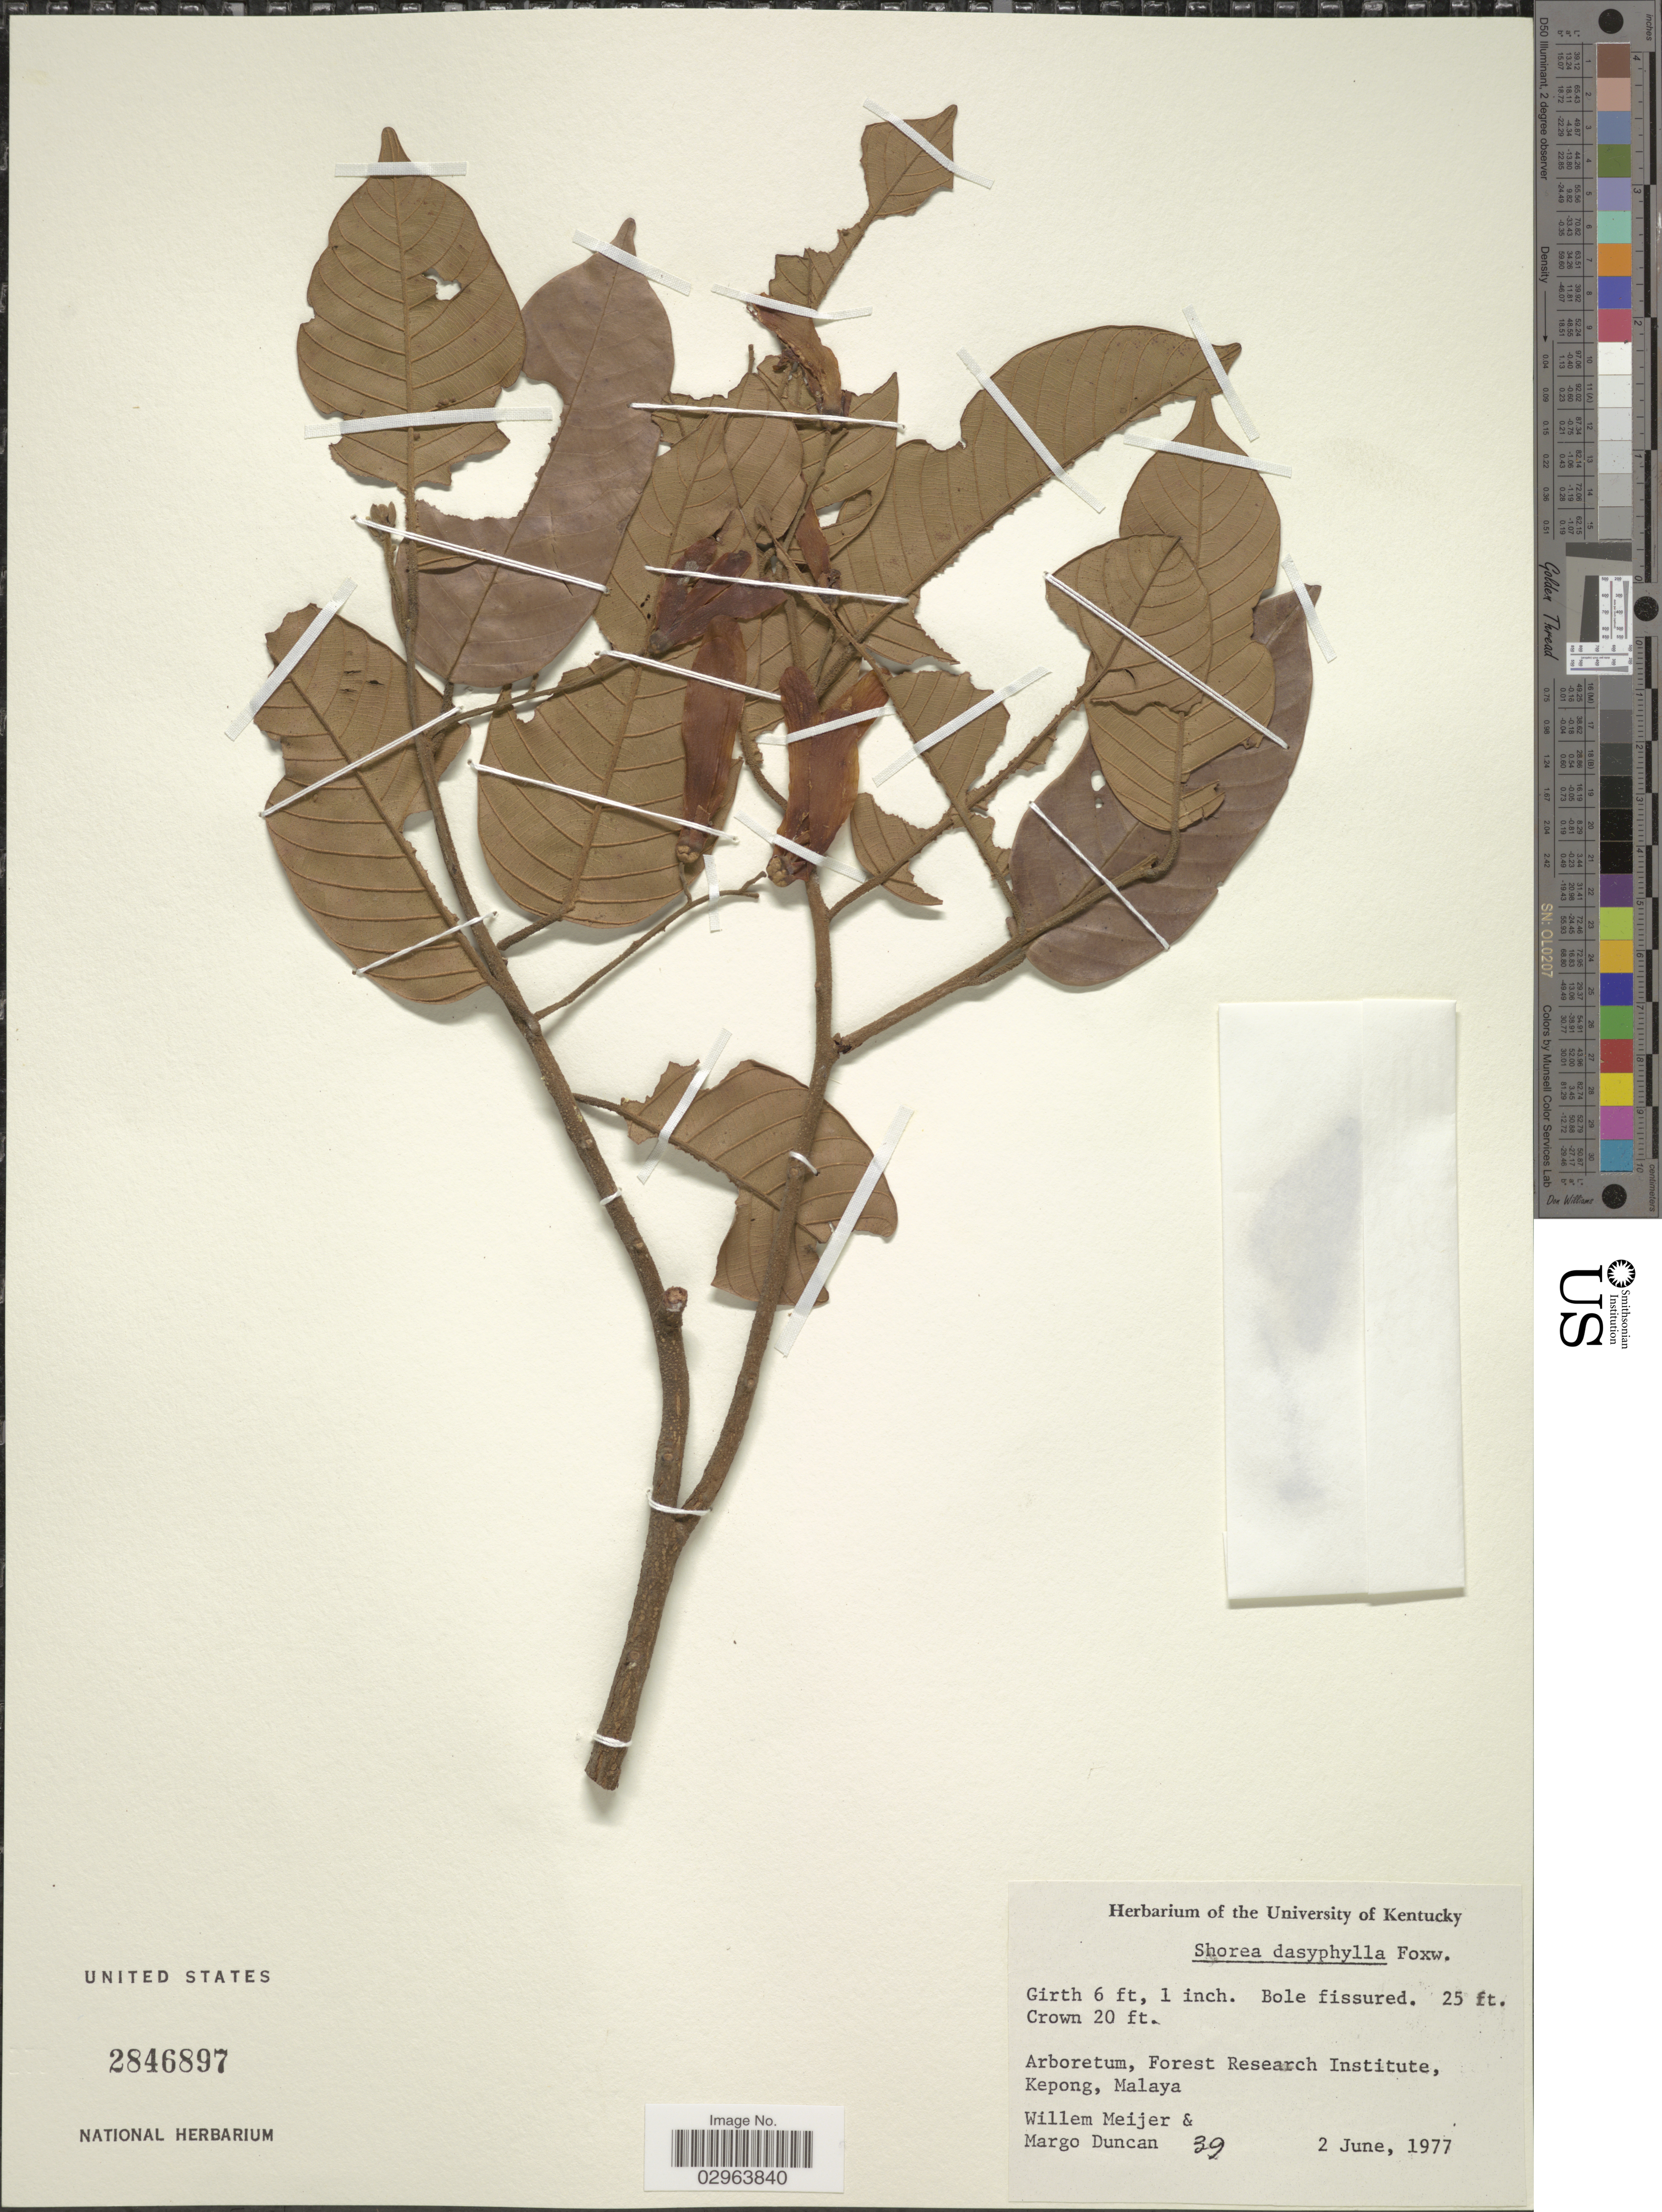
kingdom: Plantae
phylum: Tracheophyta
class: Magnoliopsida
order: Malvales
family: Dipterocarpaceae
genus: Rubroshorea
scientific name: Rubroshorea dasyphylla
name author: (Foxw.) P.S. Ashton & J. Heck.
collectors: W. Meijer & M. Duncan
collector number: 39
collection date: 1977-06-02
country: Malaysia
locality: Arboretum, Forest Research Institute, Kepong, Malaya.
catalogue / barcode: US 2846897